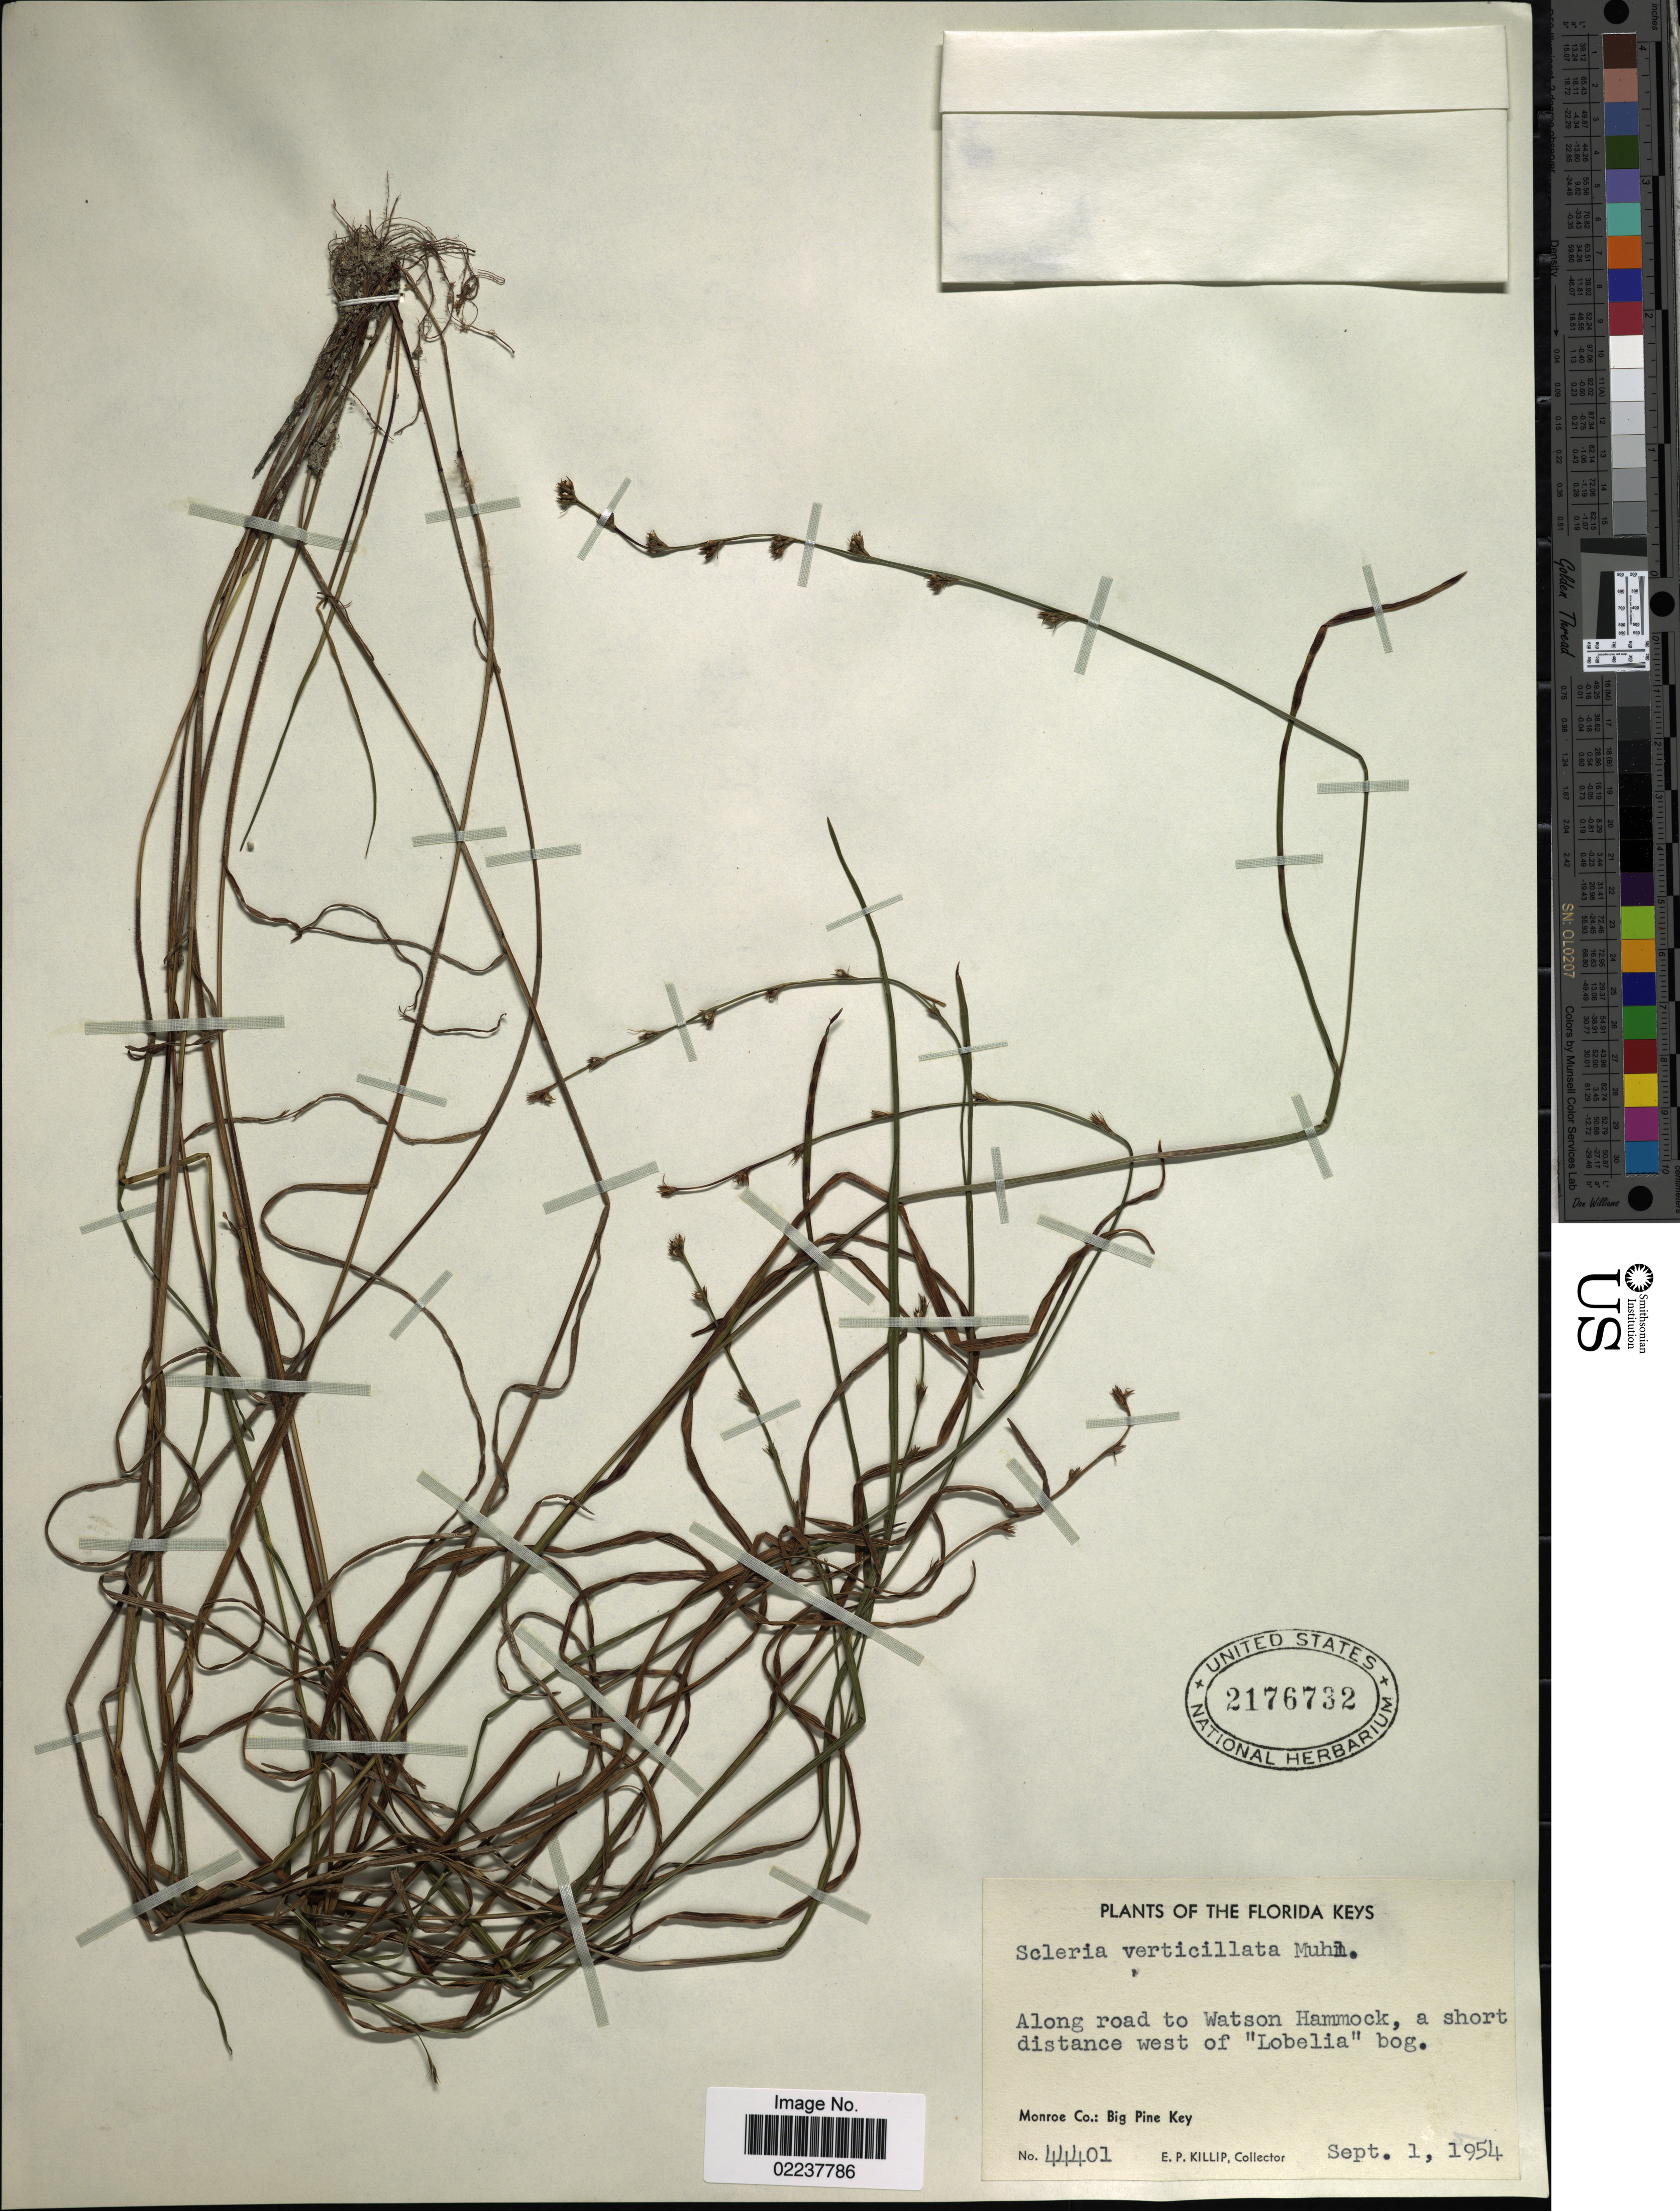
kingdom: Plantae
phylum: Tracheophyta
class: Liliopsida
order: Poales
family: Cyperaceae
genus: Scleria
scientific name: Scleria verticillata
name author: Muhl. ex Willd.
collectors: E. P. Killip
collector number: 44401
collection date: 1954-09-01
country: United States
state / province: Florida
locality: Florida Keys, Along road to Watson Hammock, a short distance west of "Lobelia" bog, Monroe Co.: Big Pine Key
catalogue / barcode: US 2176732